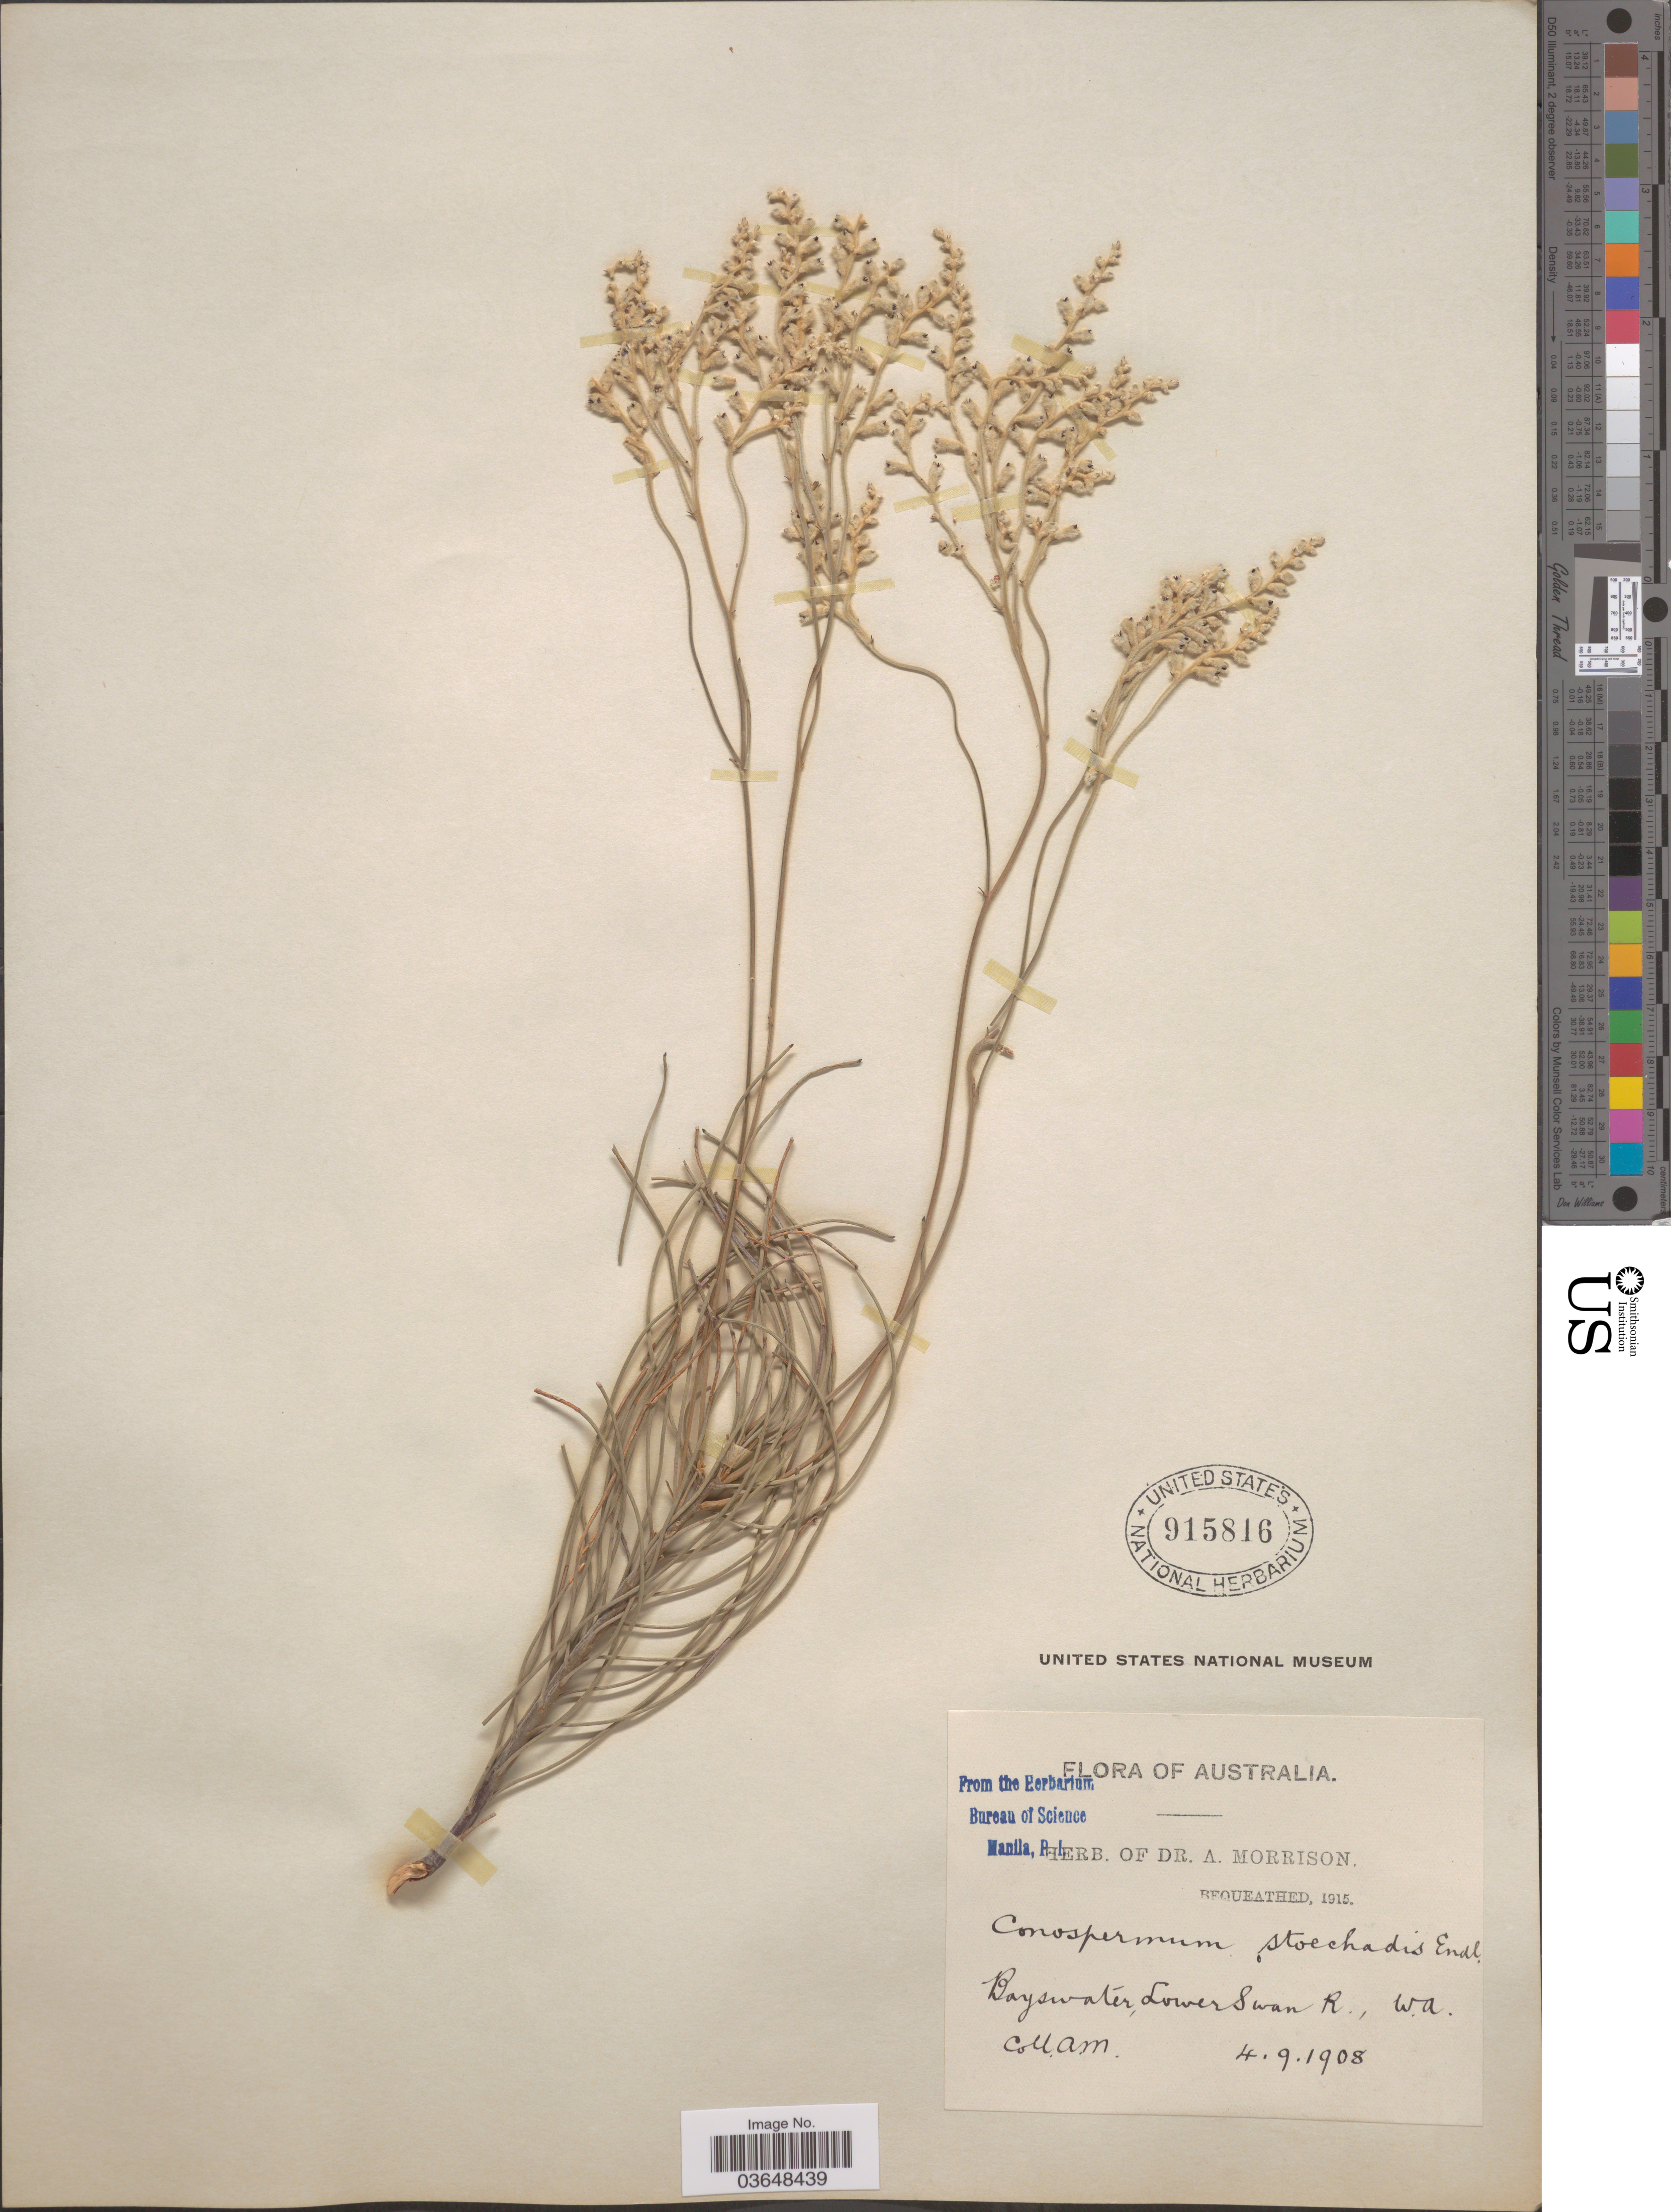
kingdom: Plantae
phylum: Tracheophyta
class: Magnoliopsida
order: Proteales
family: Proteaceae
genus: Conospermum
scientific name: Conospermum stoechadis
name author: Endl.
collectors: A. Morrison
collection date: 1908-09-04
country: Australia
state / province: Western Australia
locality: Bayswater, Lower Swan R.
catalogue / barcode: US 915816